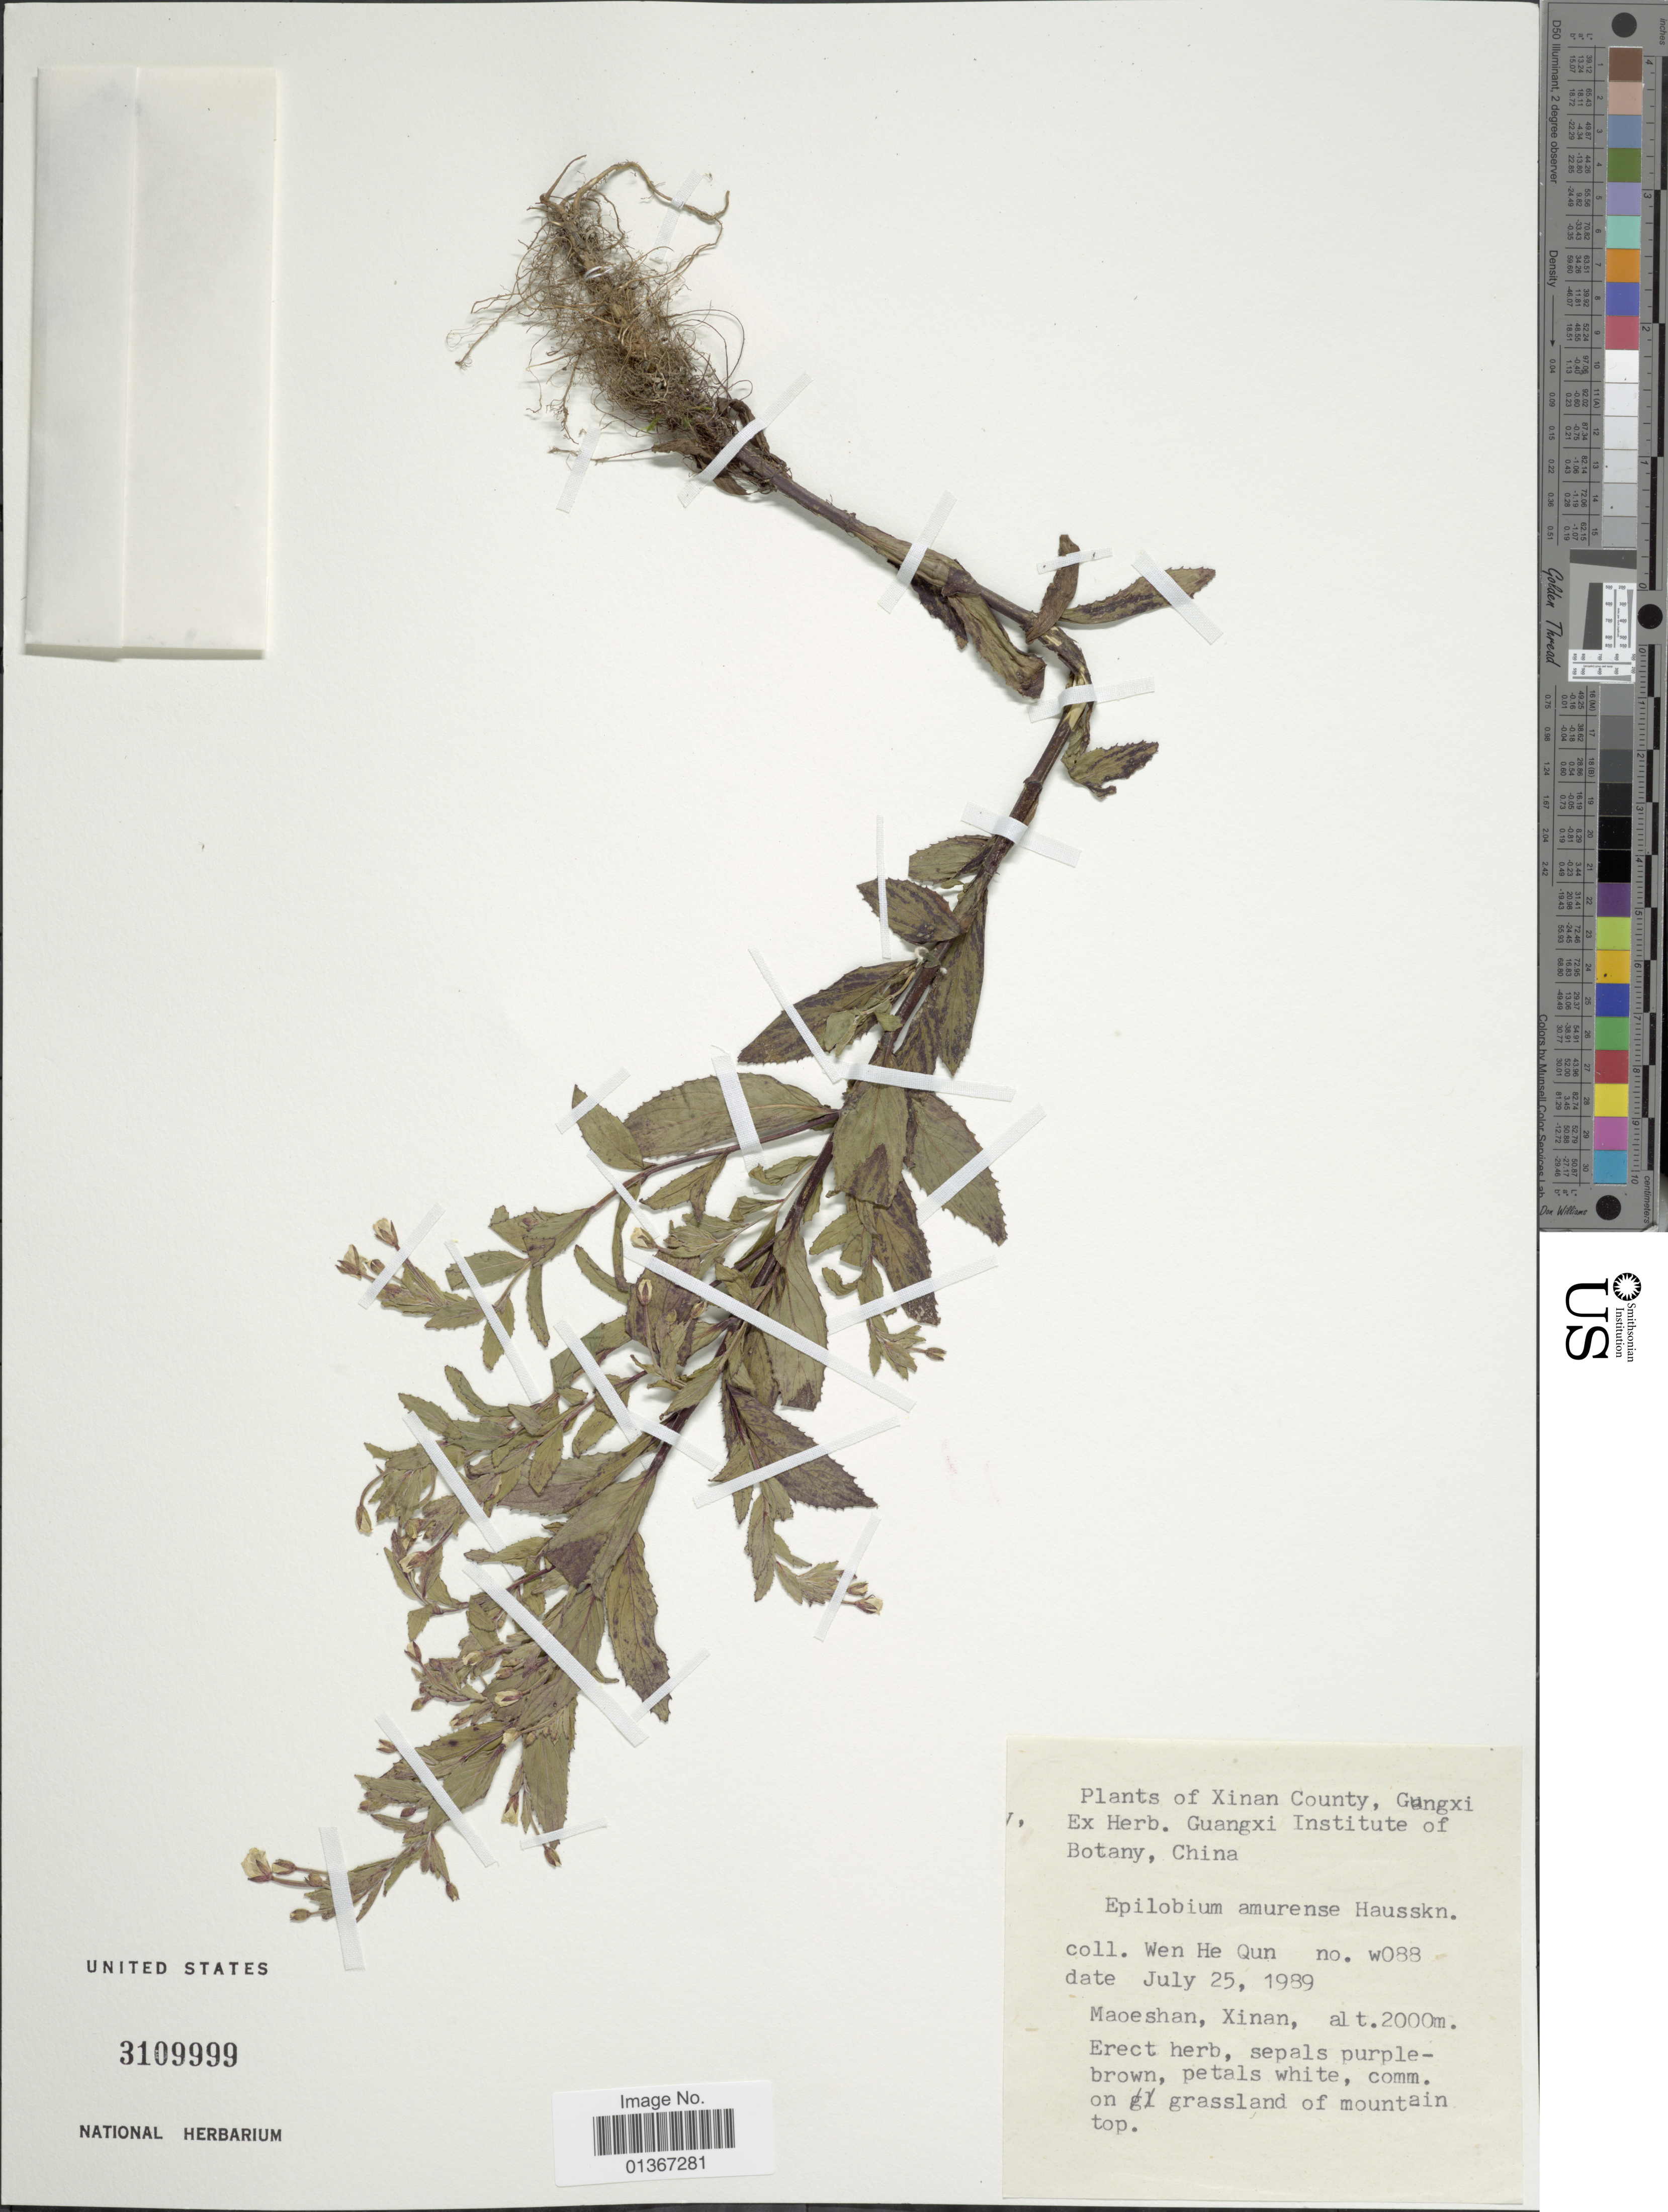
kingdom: Plantae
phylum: Tracheophyta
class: Magnoliopsida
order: Myrtales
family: Onagraceae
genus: Epilobium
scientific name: Epilobium amurense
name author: Hausskn.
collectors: W. Qun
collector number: w088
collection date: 1989-07-25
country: China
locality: Xinan County. Maoeshan.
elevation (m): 2000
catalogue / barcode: US 3109999